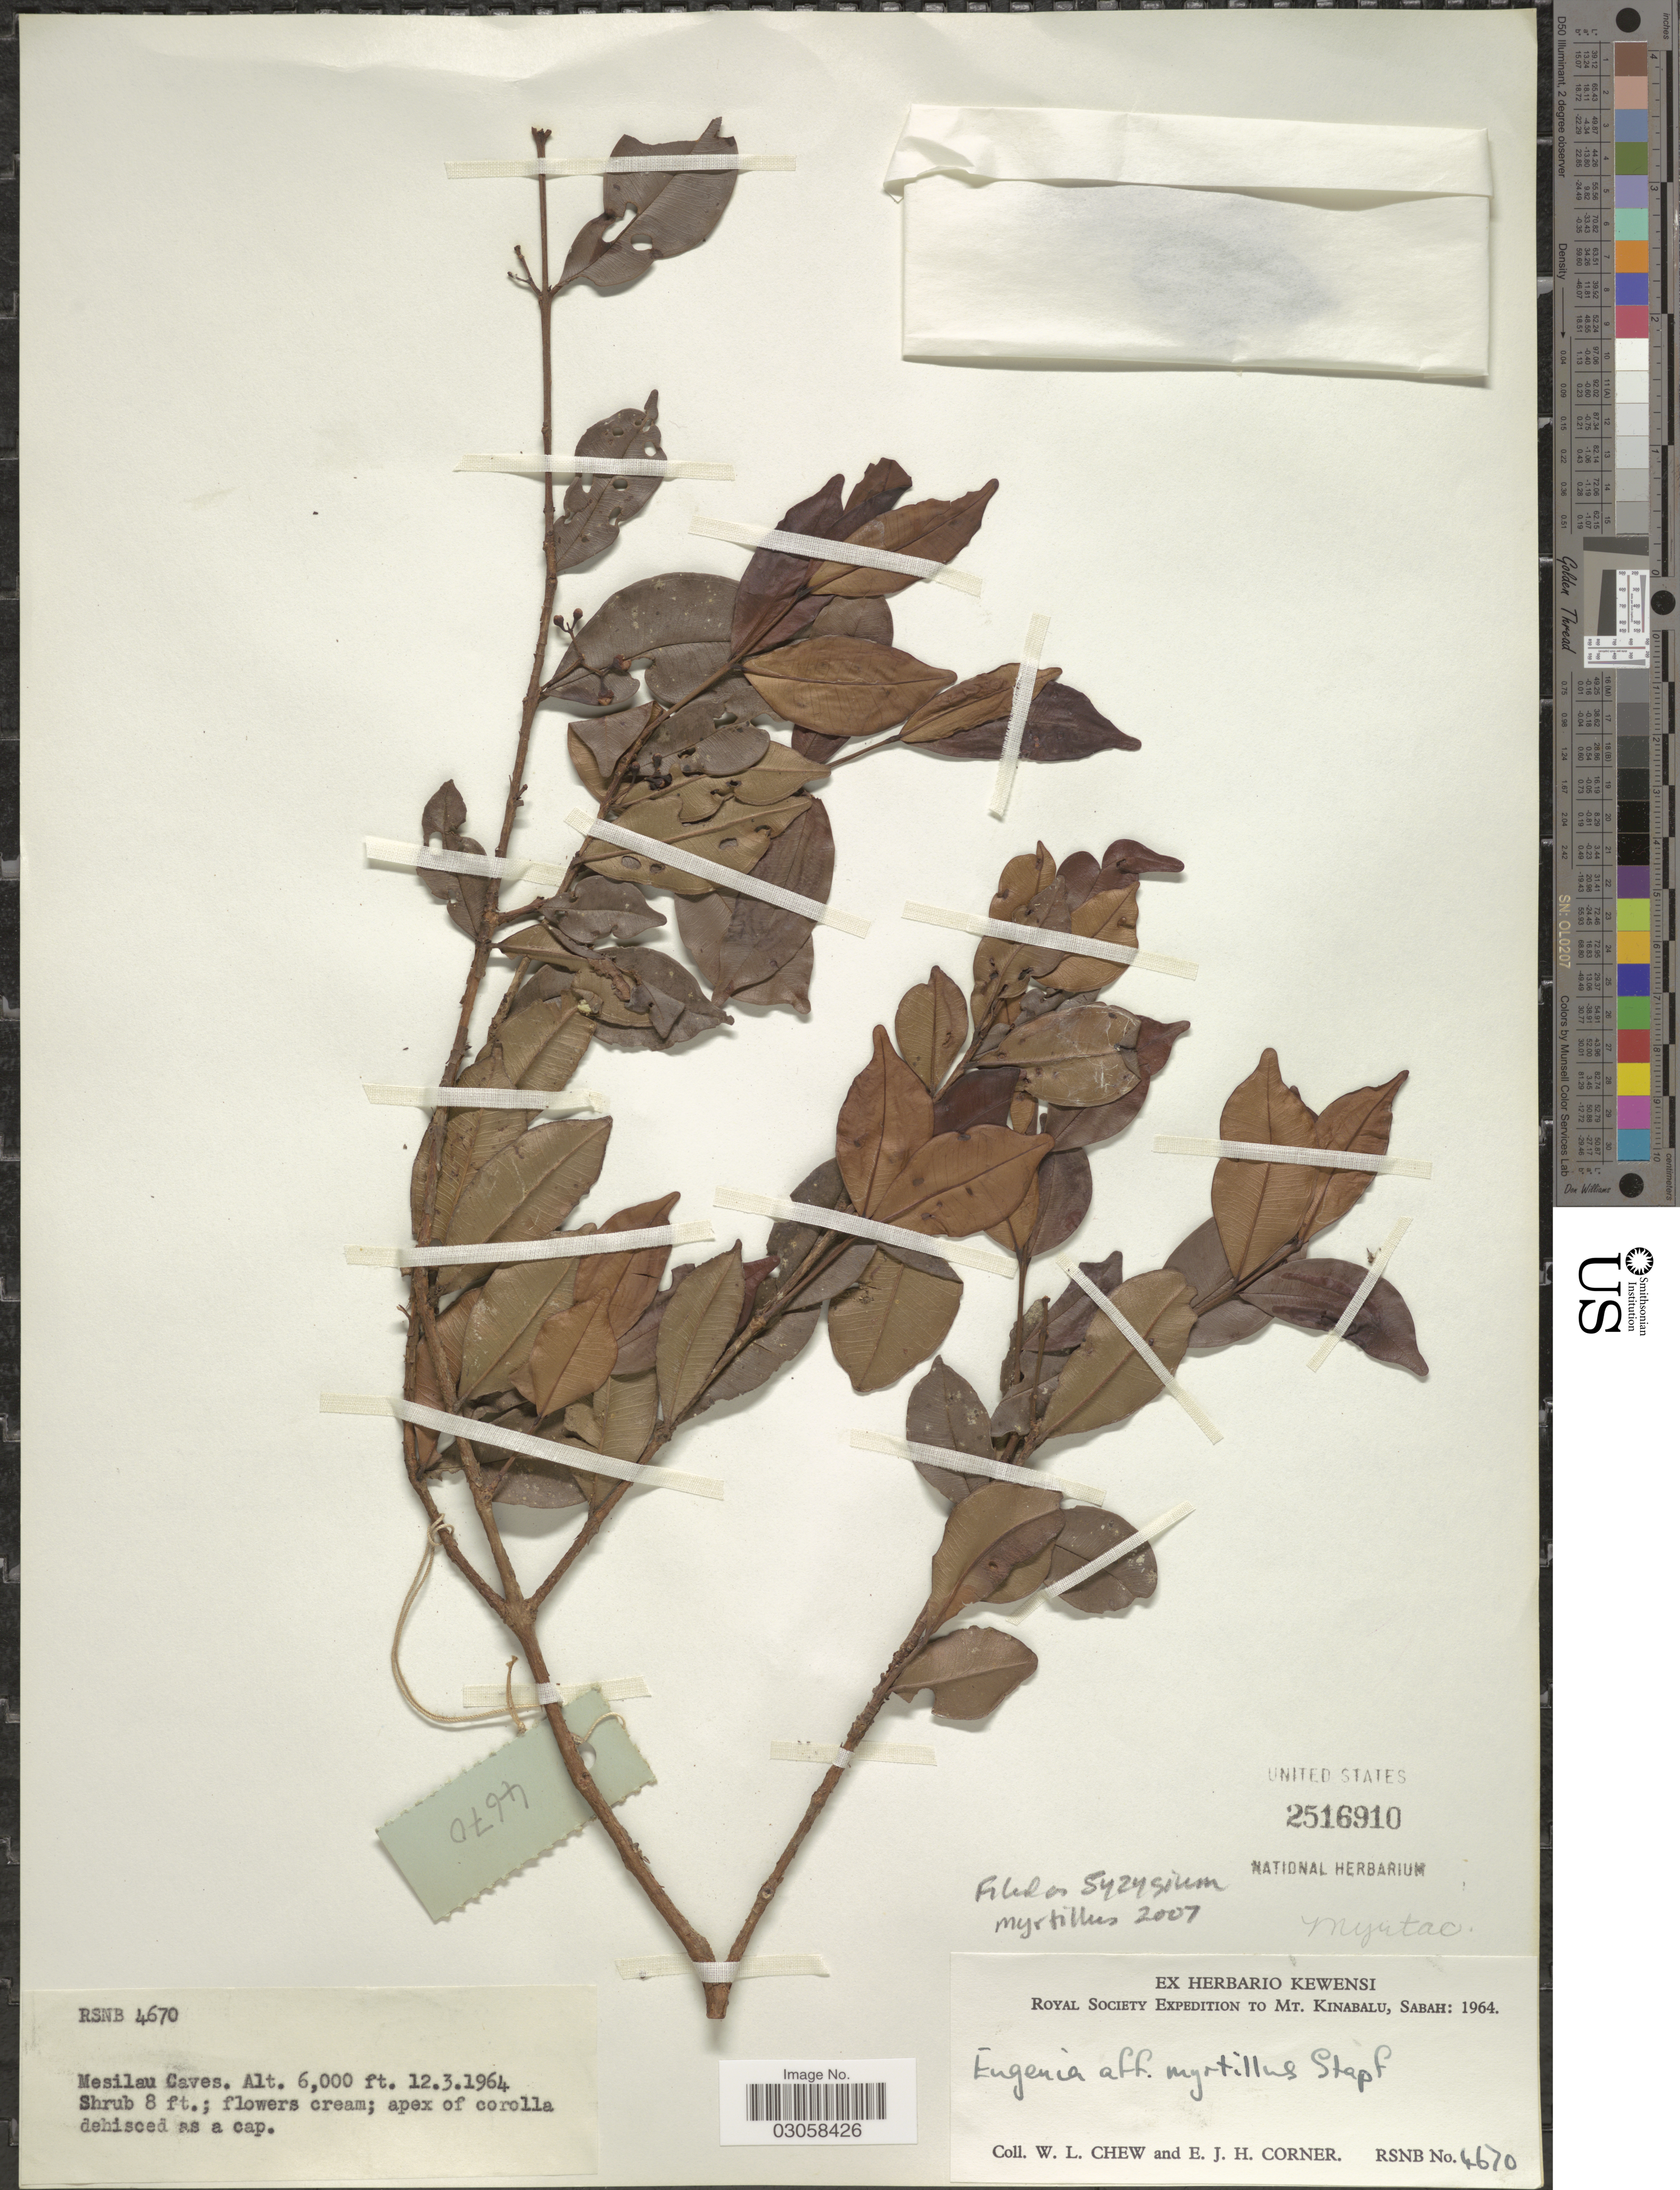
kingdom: Plantae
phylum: Tracheophyta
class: Magnoliopsida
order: Myrtales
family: Myrtaceae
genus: Syzygium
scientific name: Syzygium castaneum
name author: (Merr.) Merr. & L.M. Perry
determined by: Beaman, J. H., Curator (MSC), Michigan State University (UNITED STATES)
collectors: W. Chew & E. Corner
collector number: RSNB 4670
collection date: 1964-03-12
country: Malaysia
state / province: Sabah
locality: Mesilau Caves. Mt. Kinabalu.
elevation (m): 1829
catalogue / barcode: US 2516910